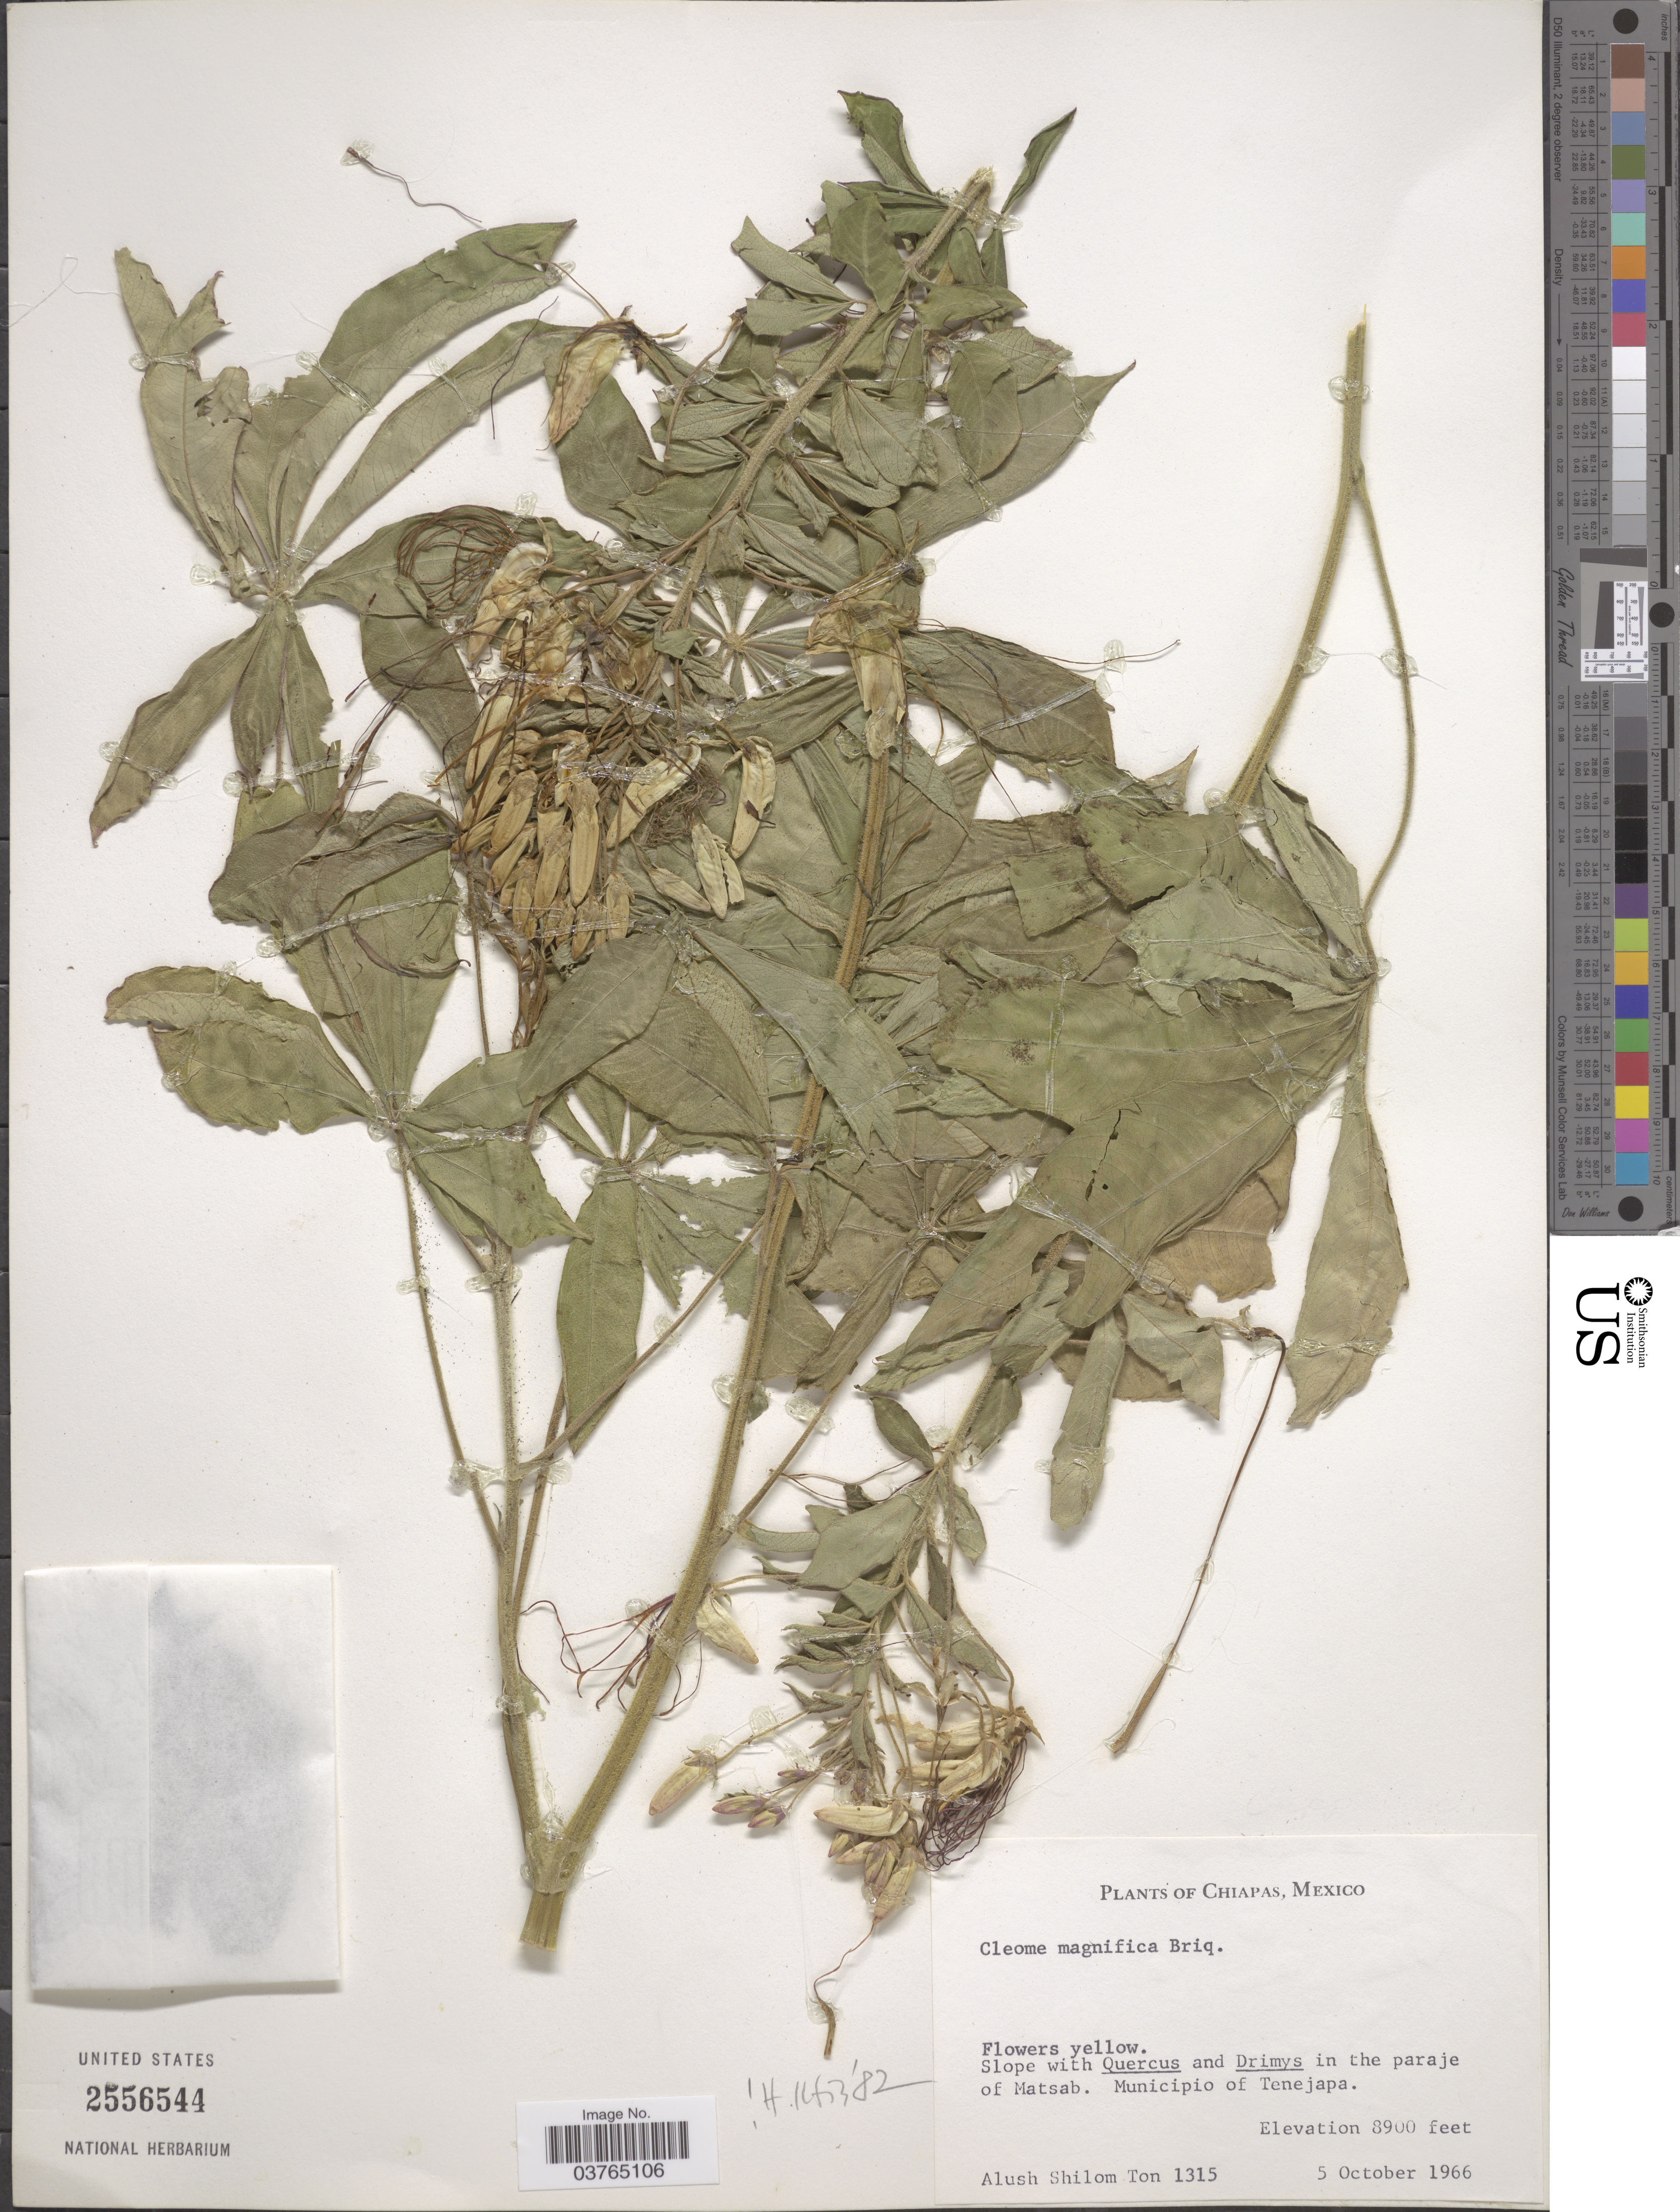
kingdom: Plantae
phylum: Tracheophyta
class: Magnoliopsida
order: Brassicales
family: Cleomaceae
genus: Andinocleome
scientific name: Andinocleome magnifica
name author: (Briq.) Iltis & Cochrane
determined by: Strong, M. T., (US), Smithsonian Institution - National Museum of Natural History (UNITED STATES)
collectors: A. M. Ton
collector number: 1315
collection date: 1966-10-05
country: Mexico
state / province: Chiapas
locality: Municipio of Tenejapa.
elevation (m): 2713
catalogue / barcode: US 2556544